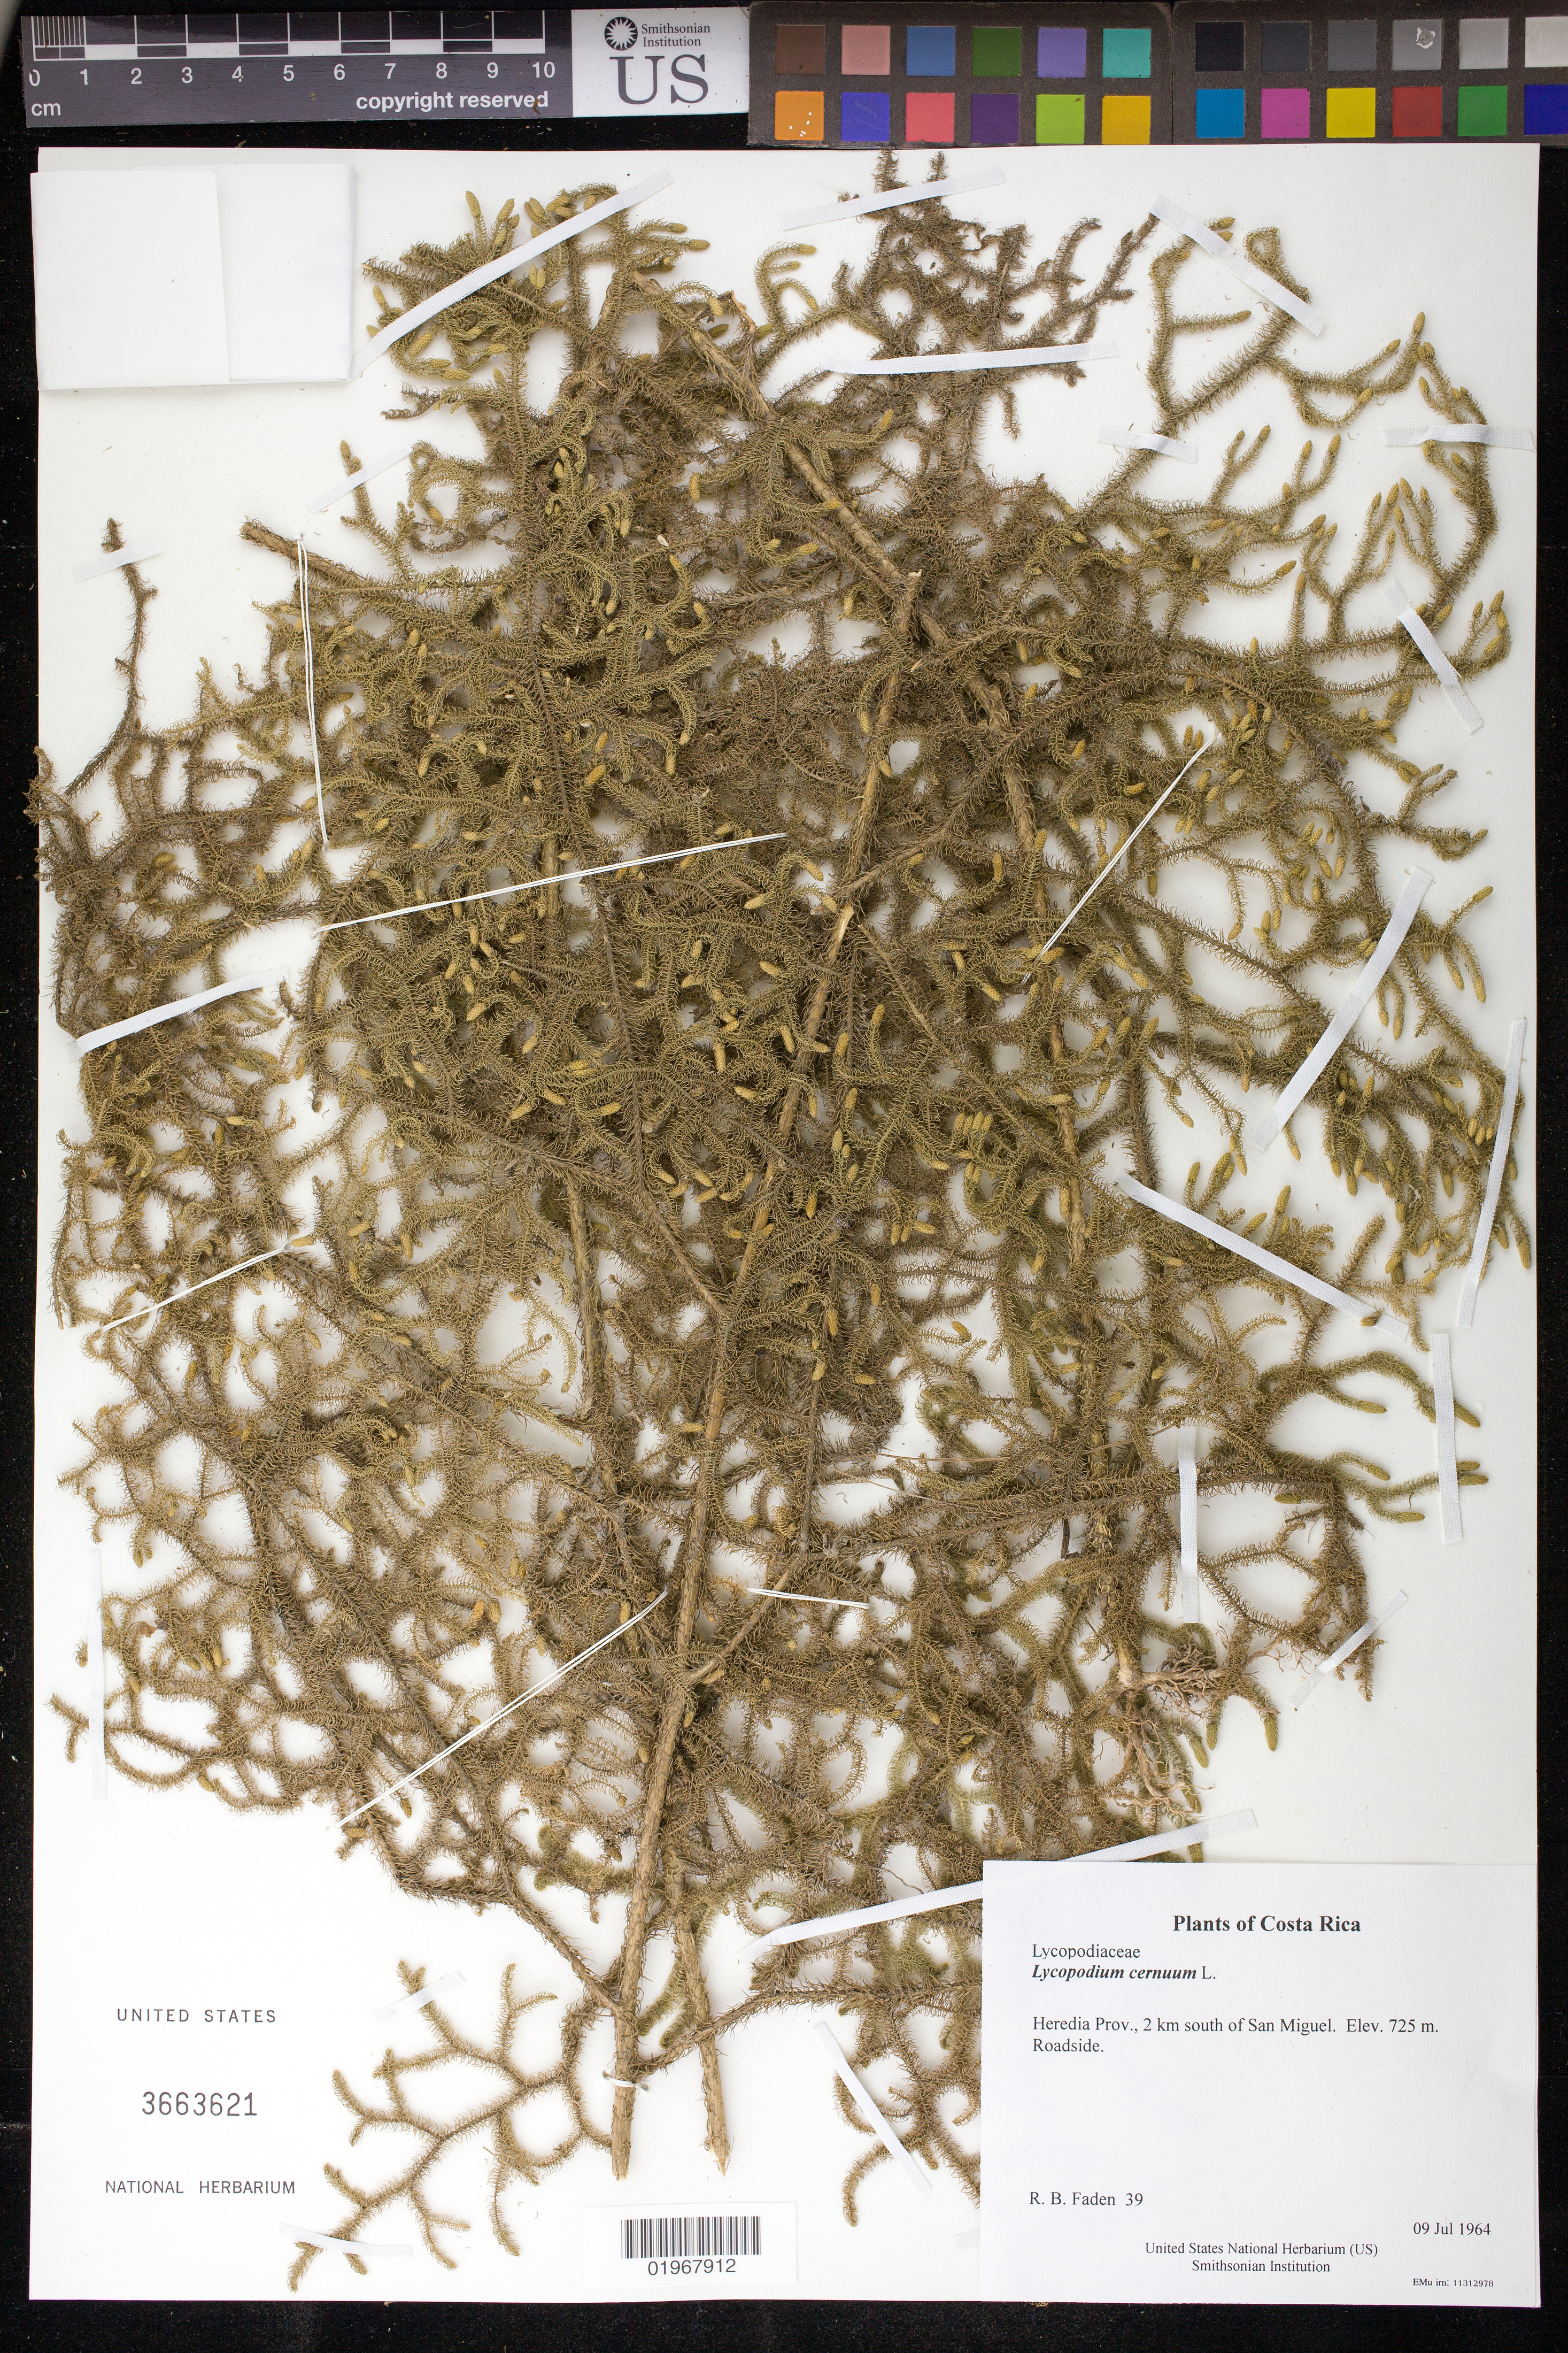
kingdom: Plantae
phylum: Tracheophyta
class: Lycopodiopsida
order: Lycopodiales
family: Lycopodiaceae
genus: Palhinhaea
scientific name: Palhinhaea cernua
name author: (L.) Vasc. & Franco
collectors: R. B. Faden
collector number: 39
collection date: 1964-07-09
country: Costa Rica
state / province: Heredia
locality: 2 km south of San Miguel.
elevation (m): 725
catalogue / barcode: US 3663621